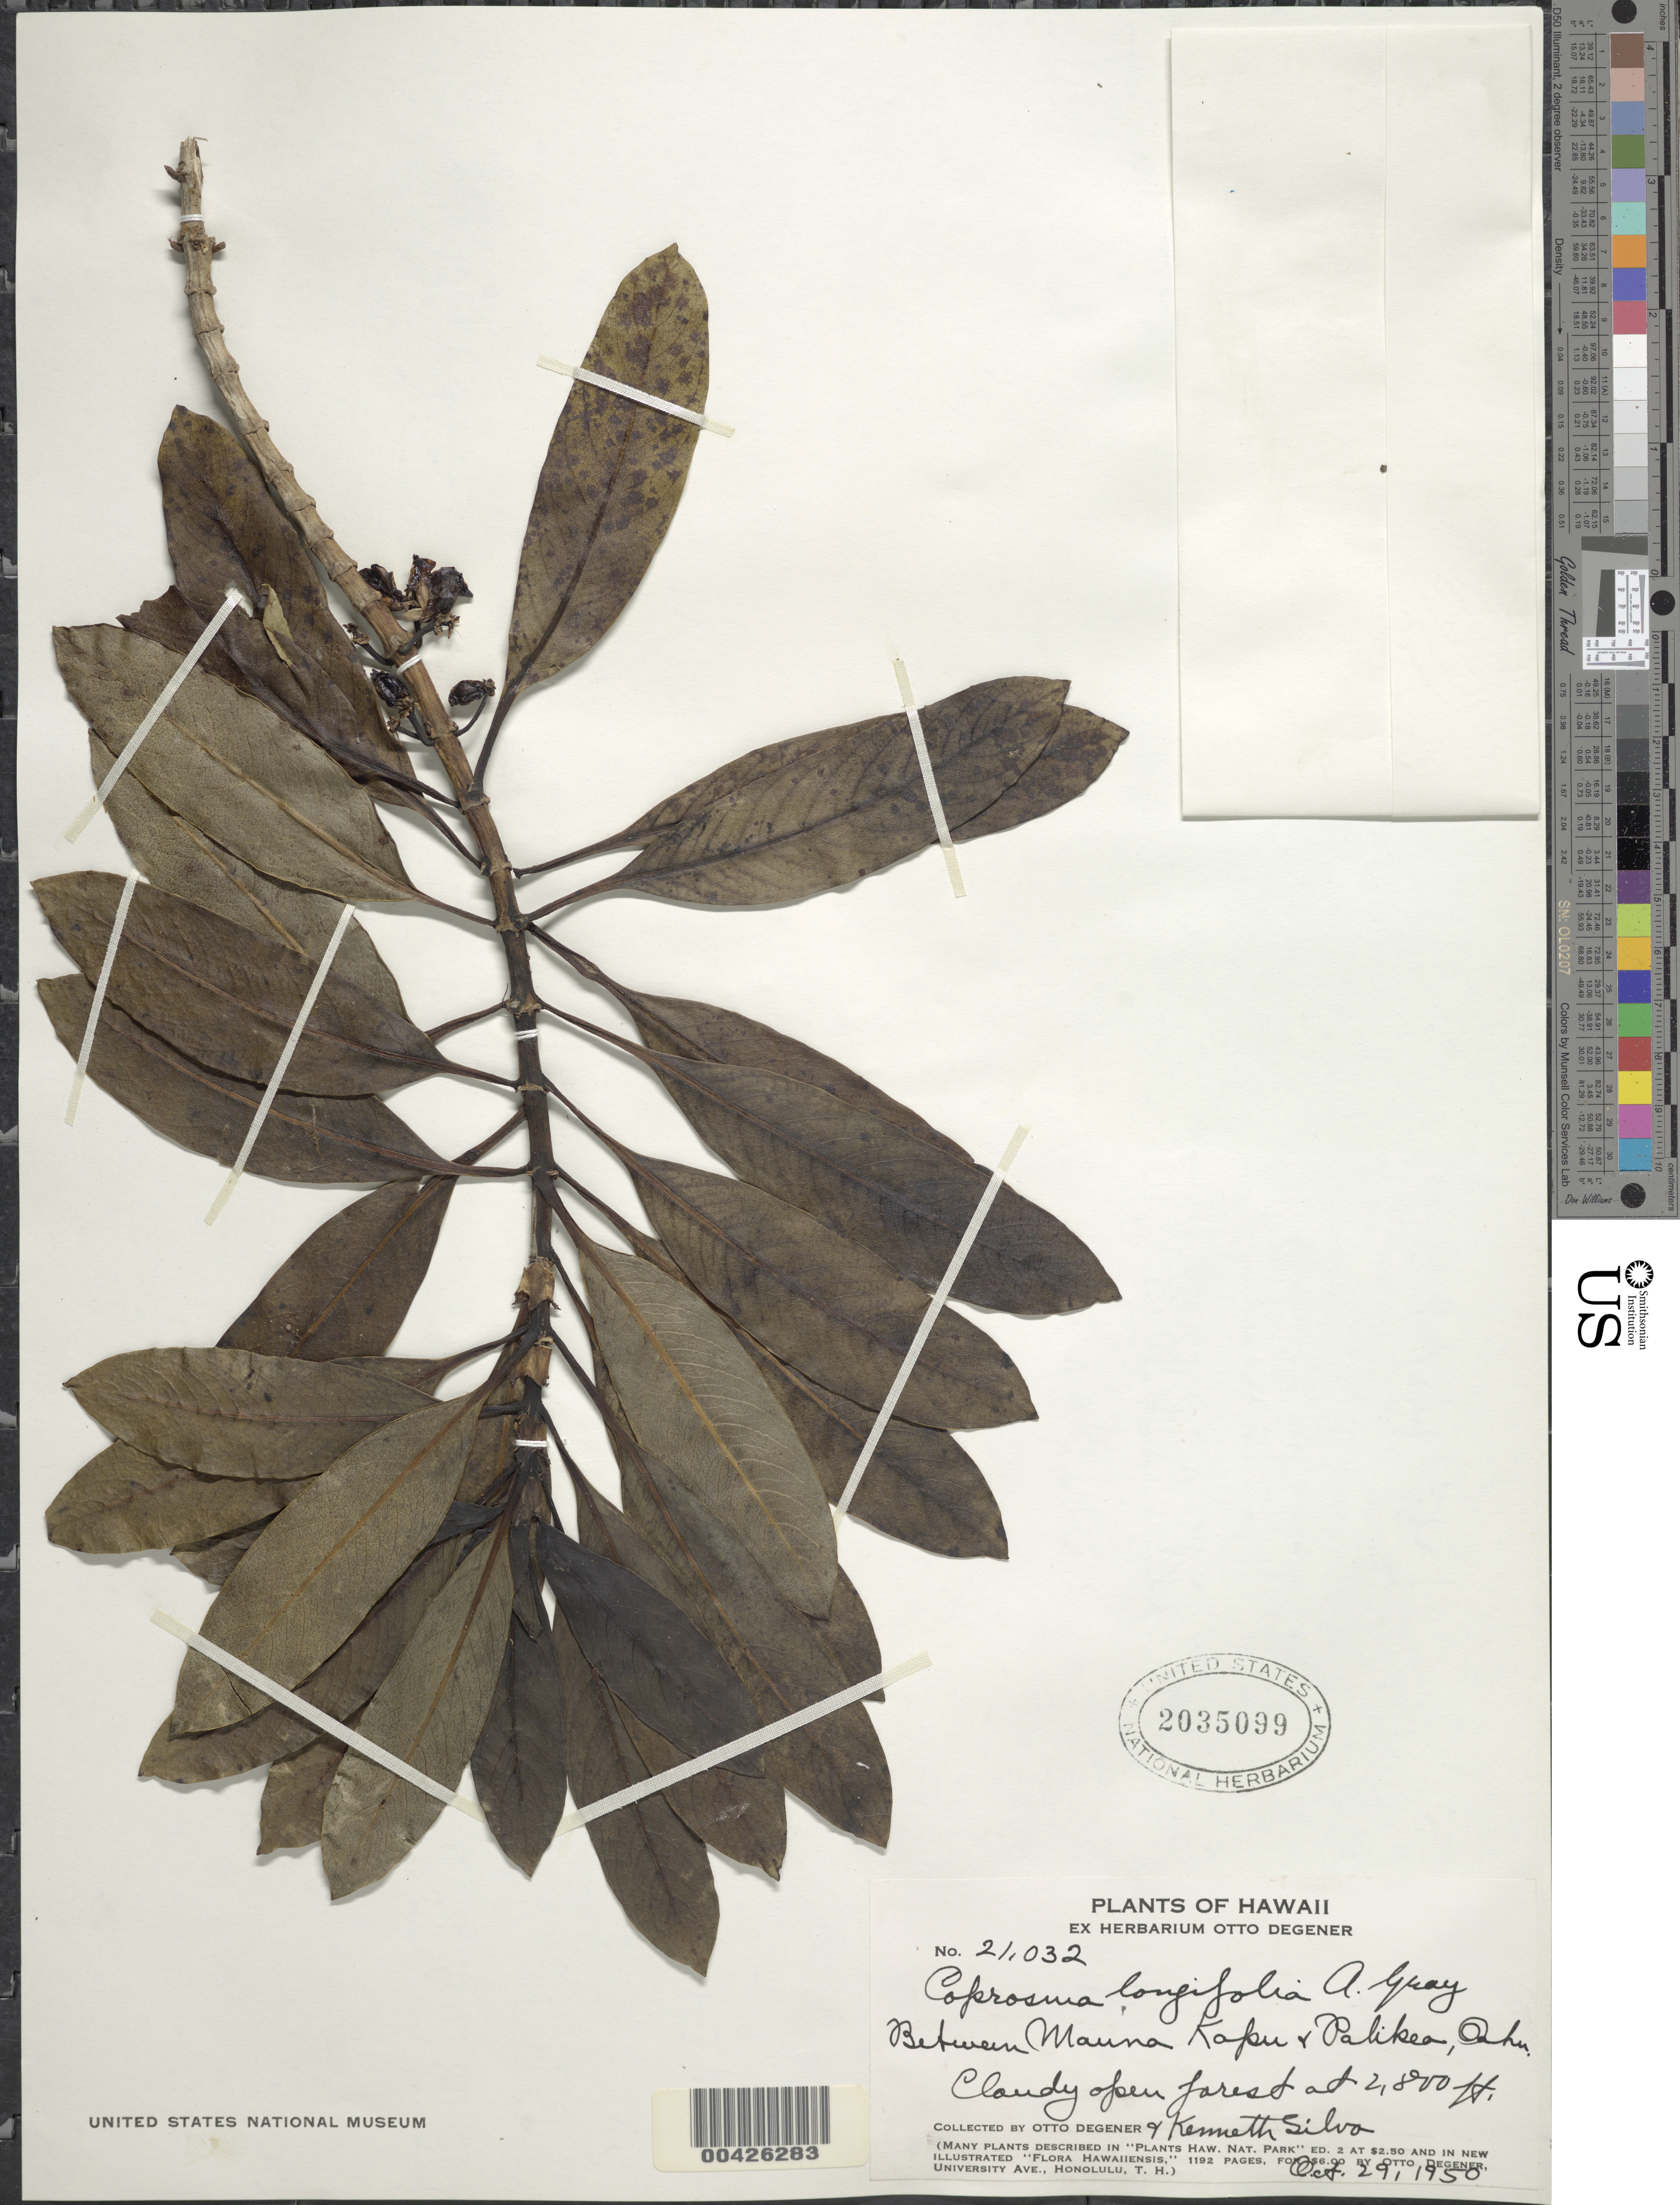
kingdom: Plantae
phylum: Tracheophyta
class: Magnoliopsida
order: Gentianales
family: Rubiaceae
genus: Coprosma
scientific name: Coprosma longifolia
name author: A. Gray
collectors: O. Degener & K. Silva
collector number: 21032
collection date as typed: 29 Oct 1950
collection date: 1950-10-29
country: United States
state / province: Hawaii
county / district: Honolulu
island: Oahu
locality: between Mauna Kapu and Palikea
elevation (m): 853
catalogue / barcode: US 2035099